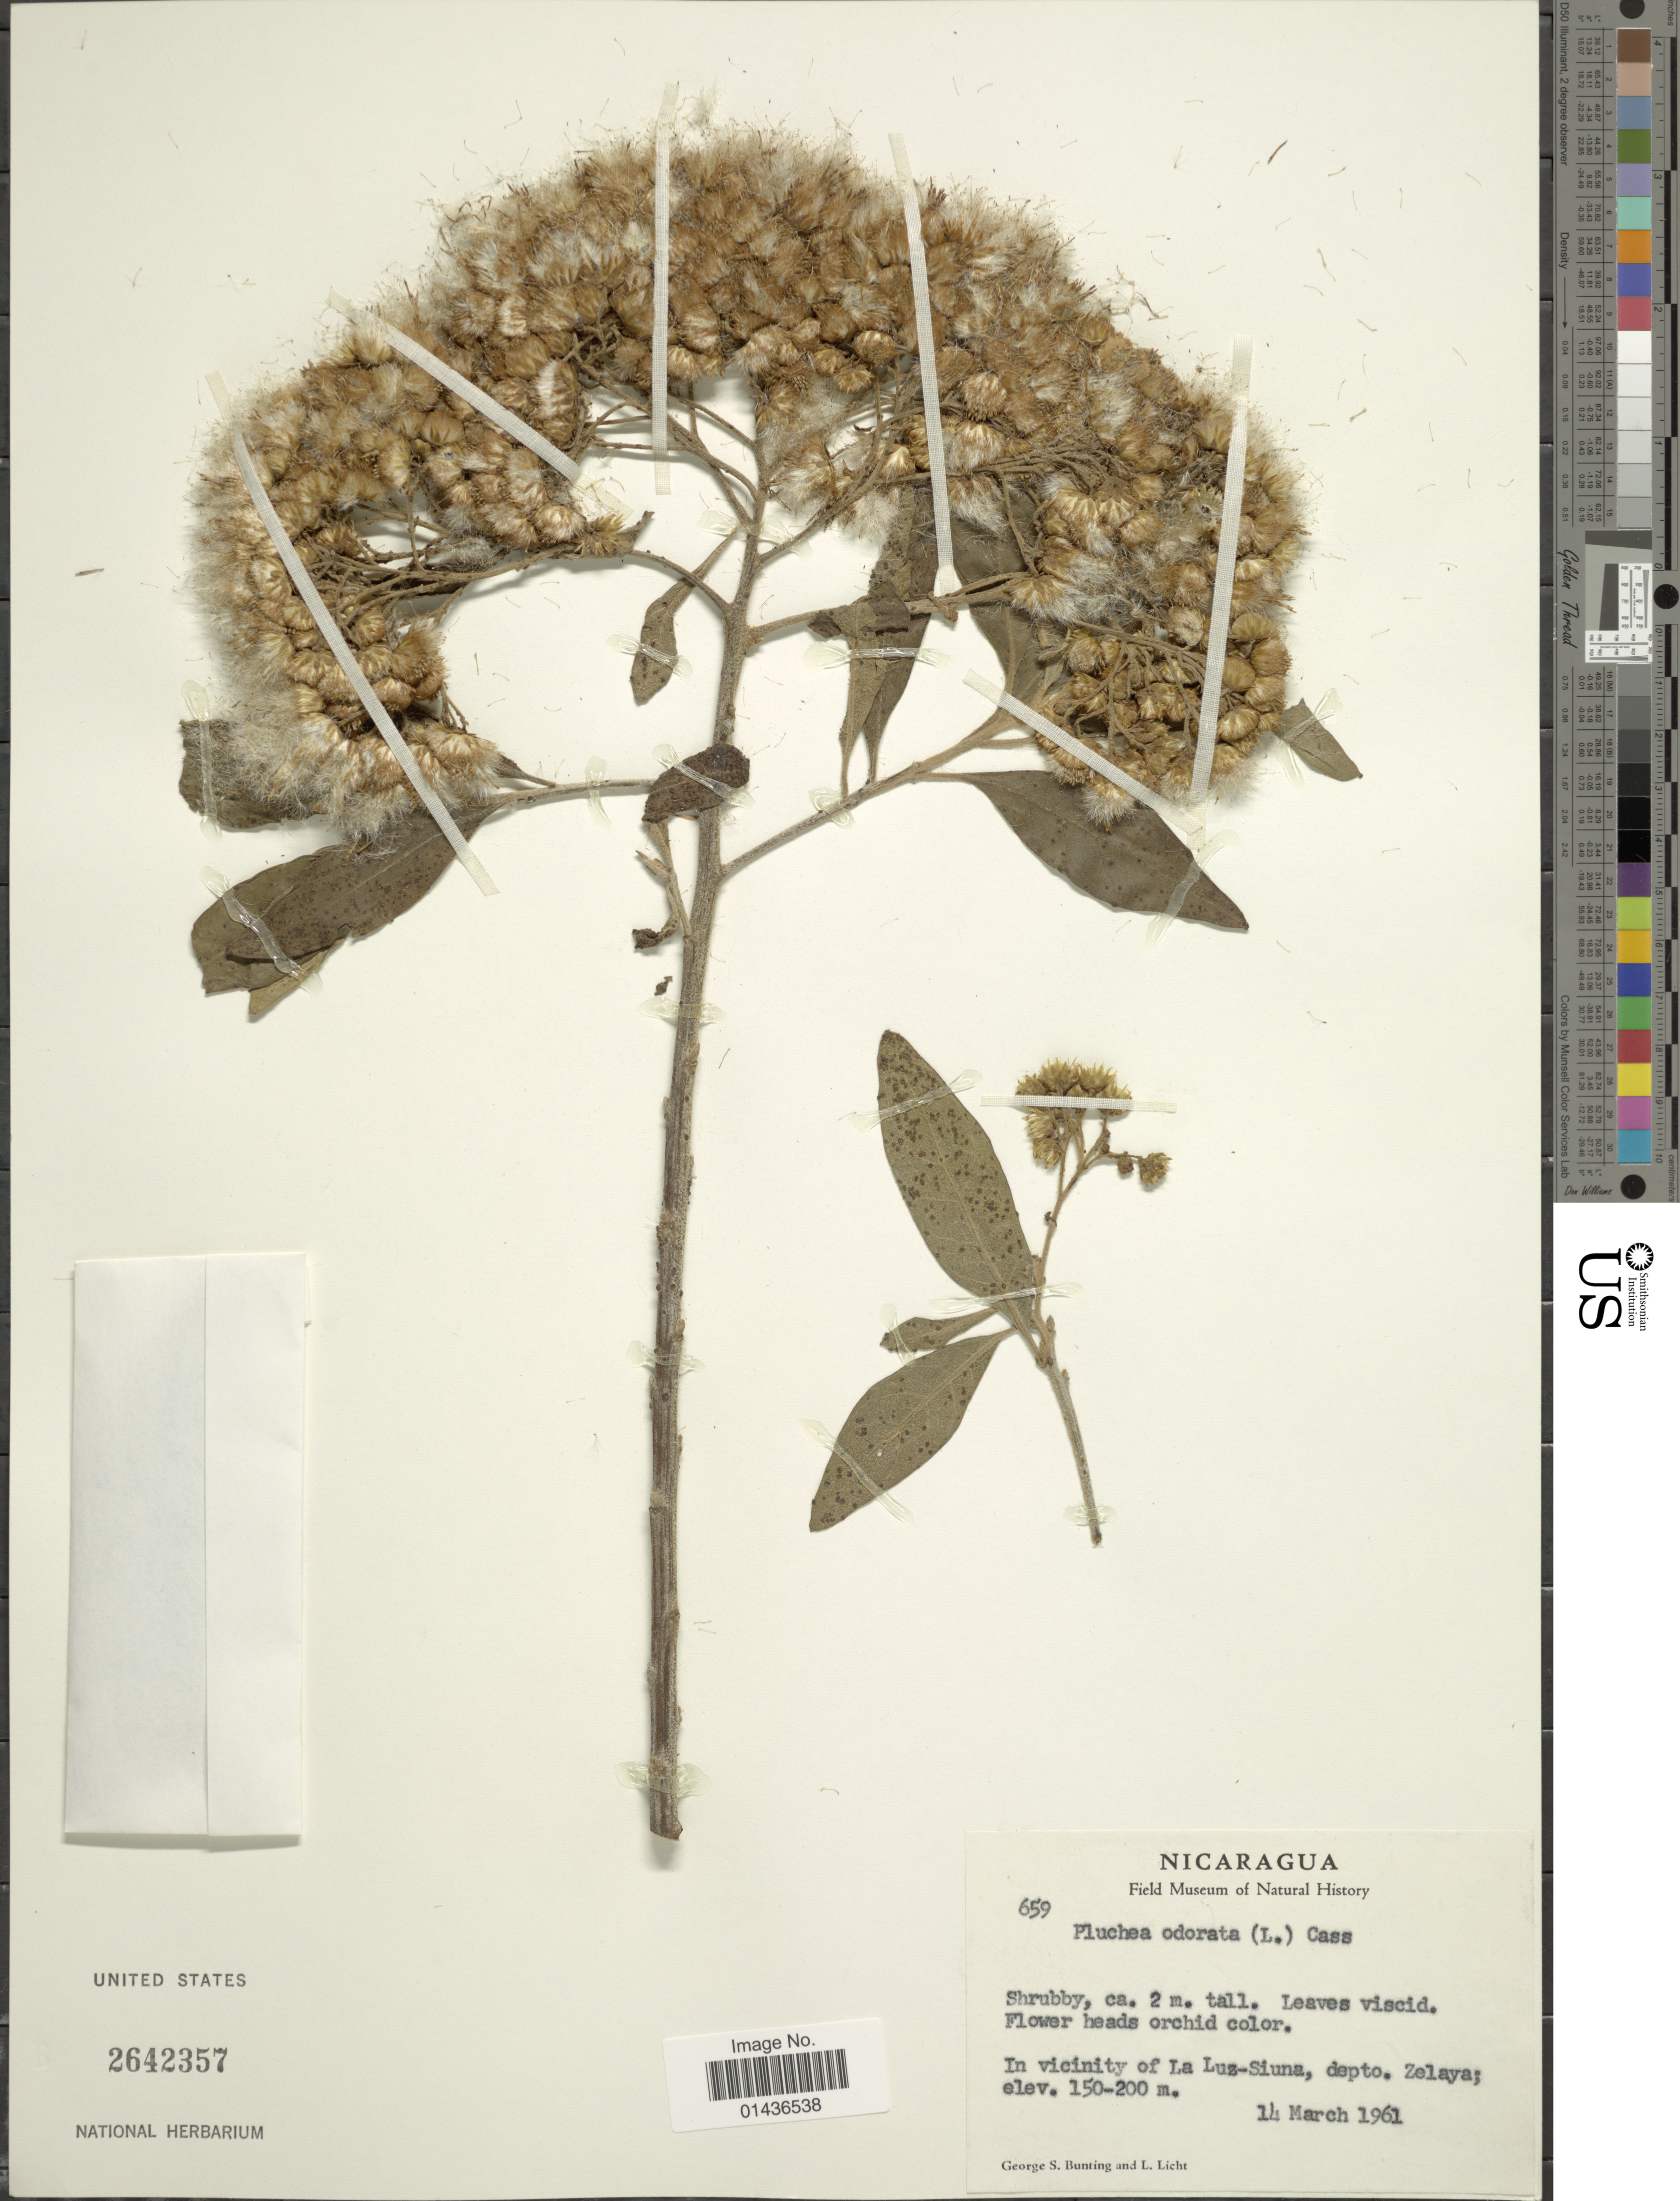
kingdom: Plantae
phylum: Tracheophyta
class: Magnoliopsida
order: Asterales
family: Asteraceae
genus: Pluchea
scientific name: Pluchea carolinensis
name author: (Jacq.) D. Don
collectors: G. S. Bunting & L. Licht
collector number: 659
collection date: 1961-03-14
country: Nicaragua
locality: Vicinity of La Luz-Siuna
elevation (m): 150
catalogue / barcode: US 2642357